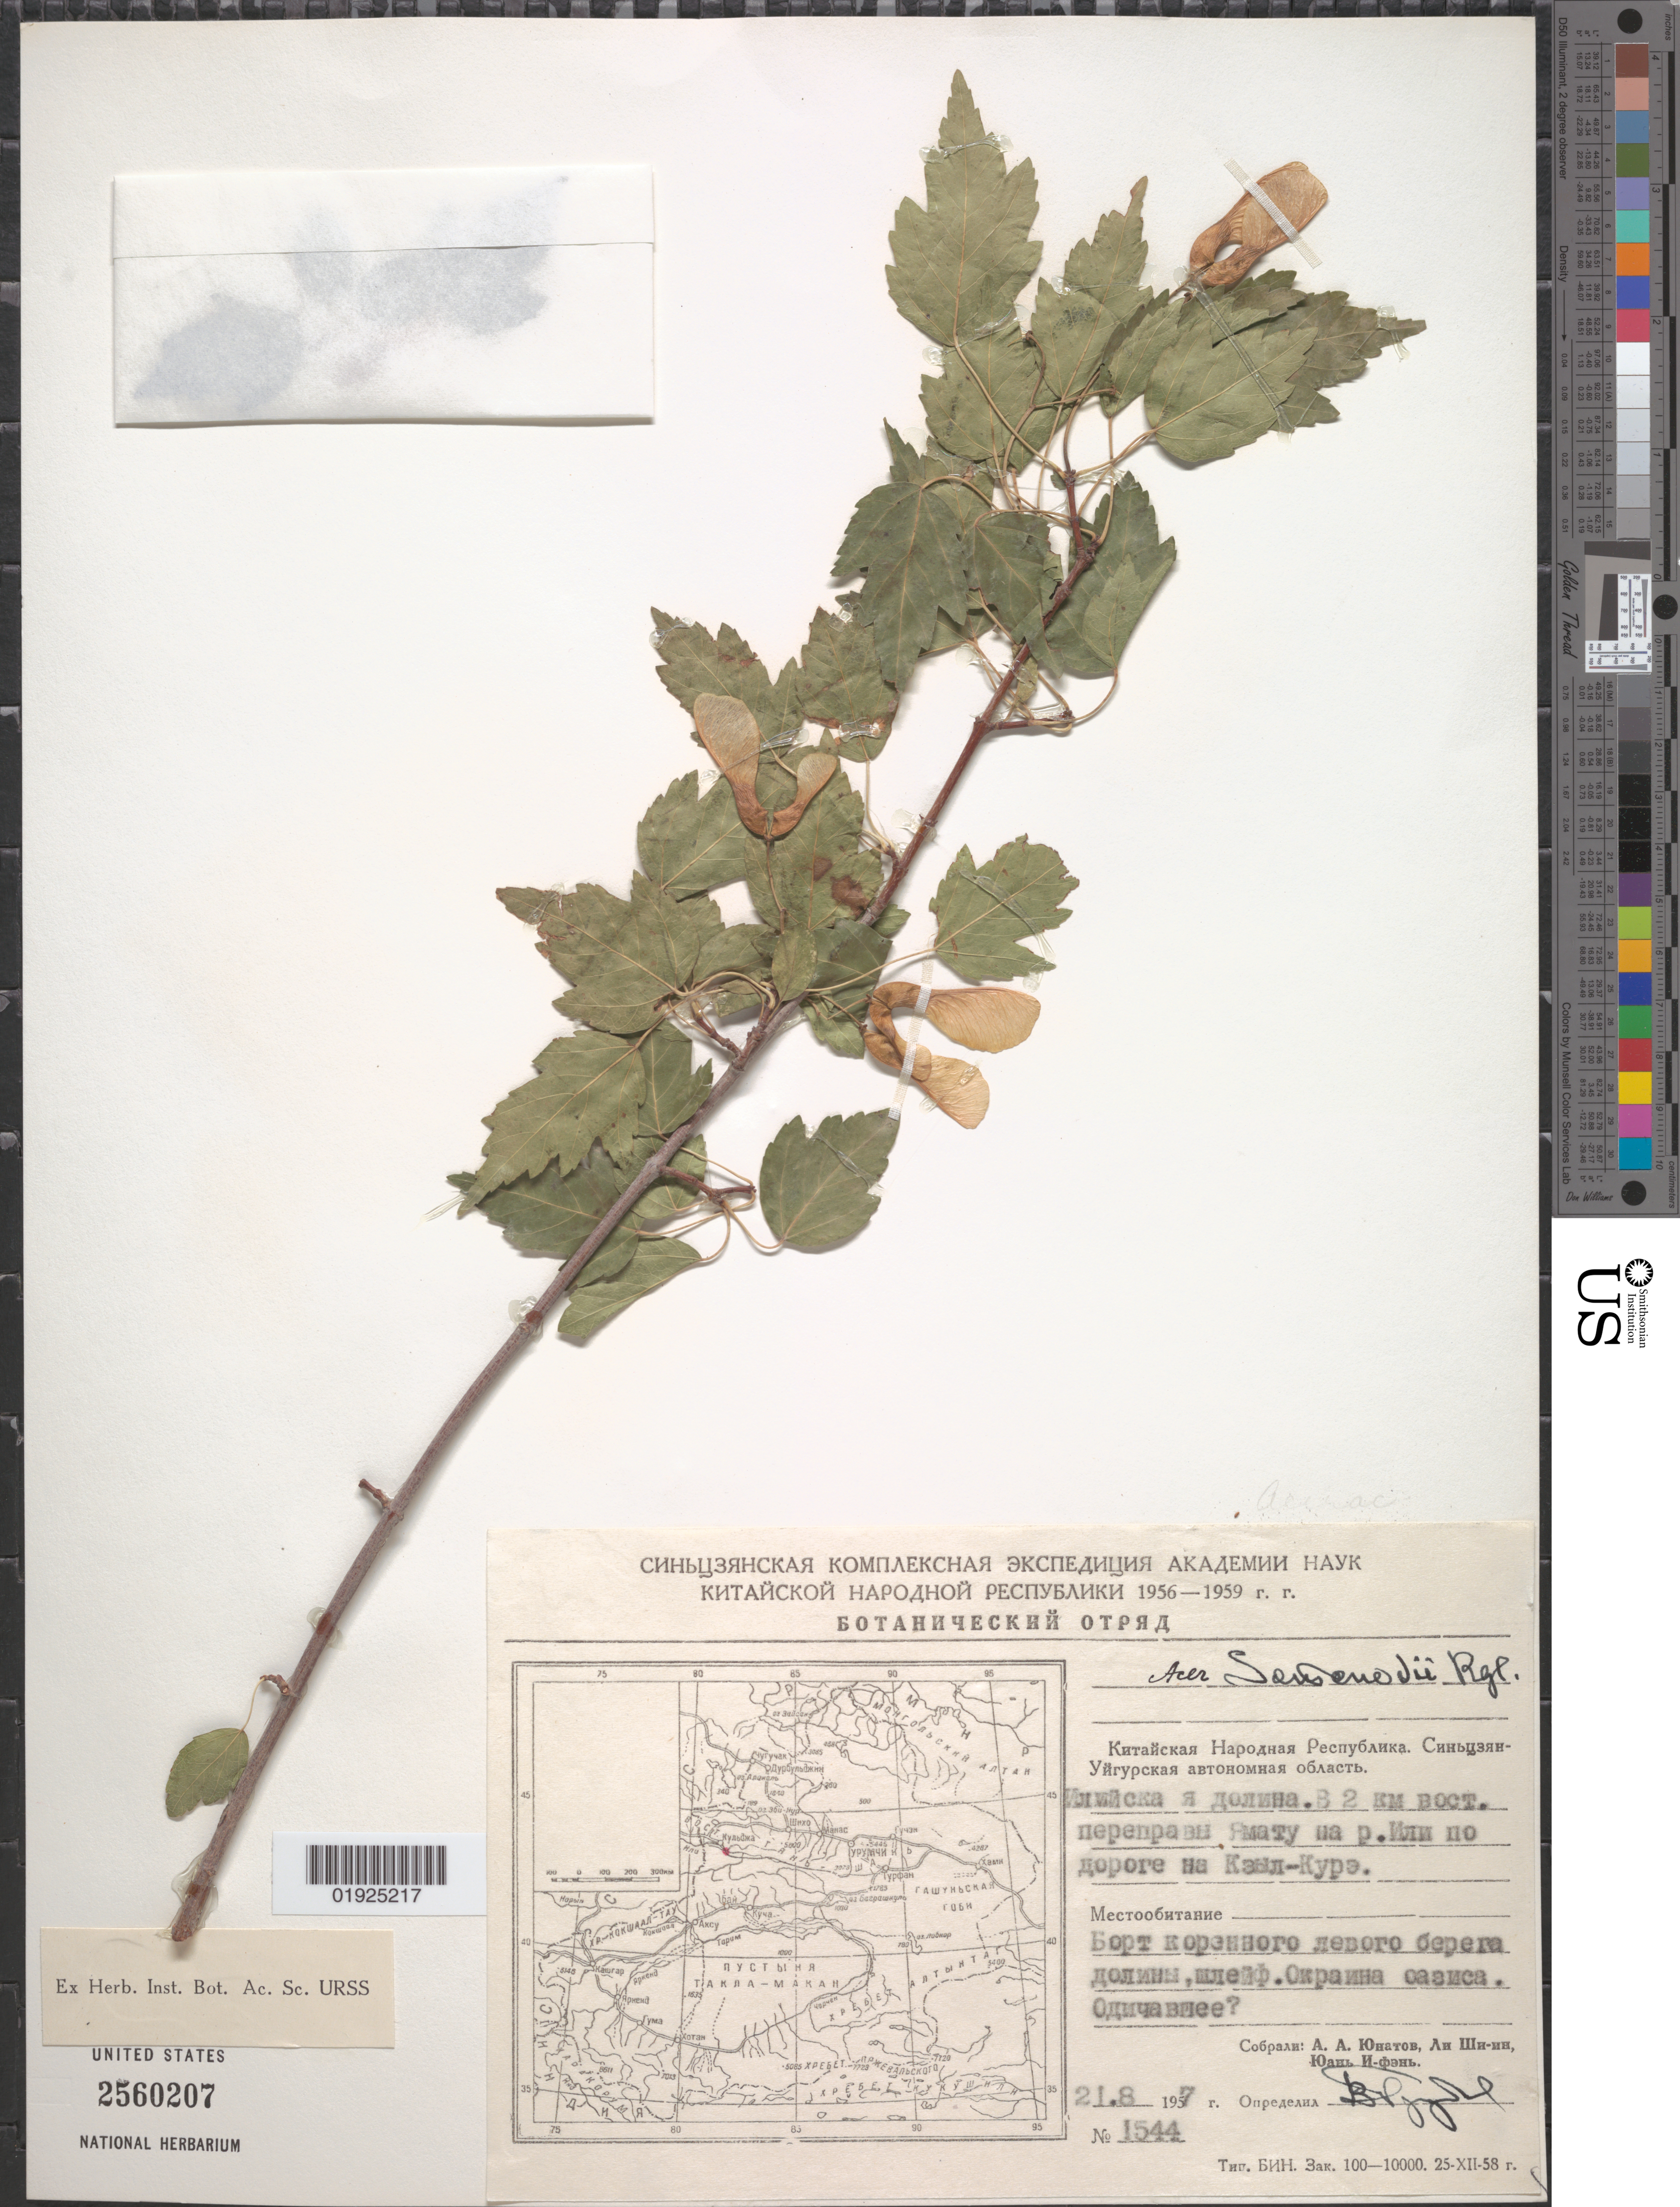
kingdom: Plantae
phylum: Tracheophyta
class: Magnoliopsida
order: Sapindales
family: Sapindaceae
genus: Acer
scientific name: Acer semenovii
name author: Regel & Herder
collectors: A. Yupatov & S. Li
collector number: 1544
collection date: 1957-08-21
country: China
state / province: Xinjiang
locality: Xinjiang Uyghur Autonomous Region. The crossing of Yamata on the Ili River on the road to Kazakh.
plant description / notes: Label written in Russian, I think, and not readable.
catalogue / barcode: US 2560207